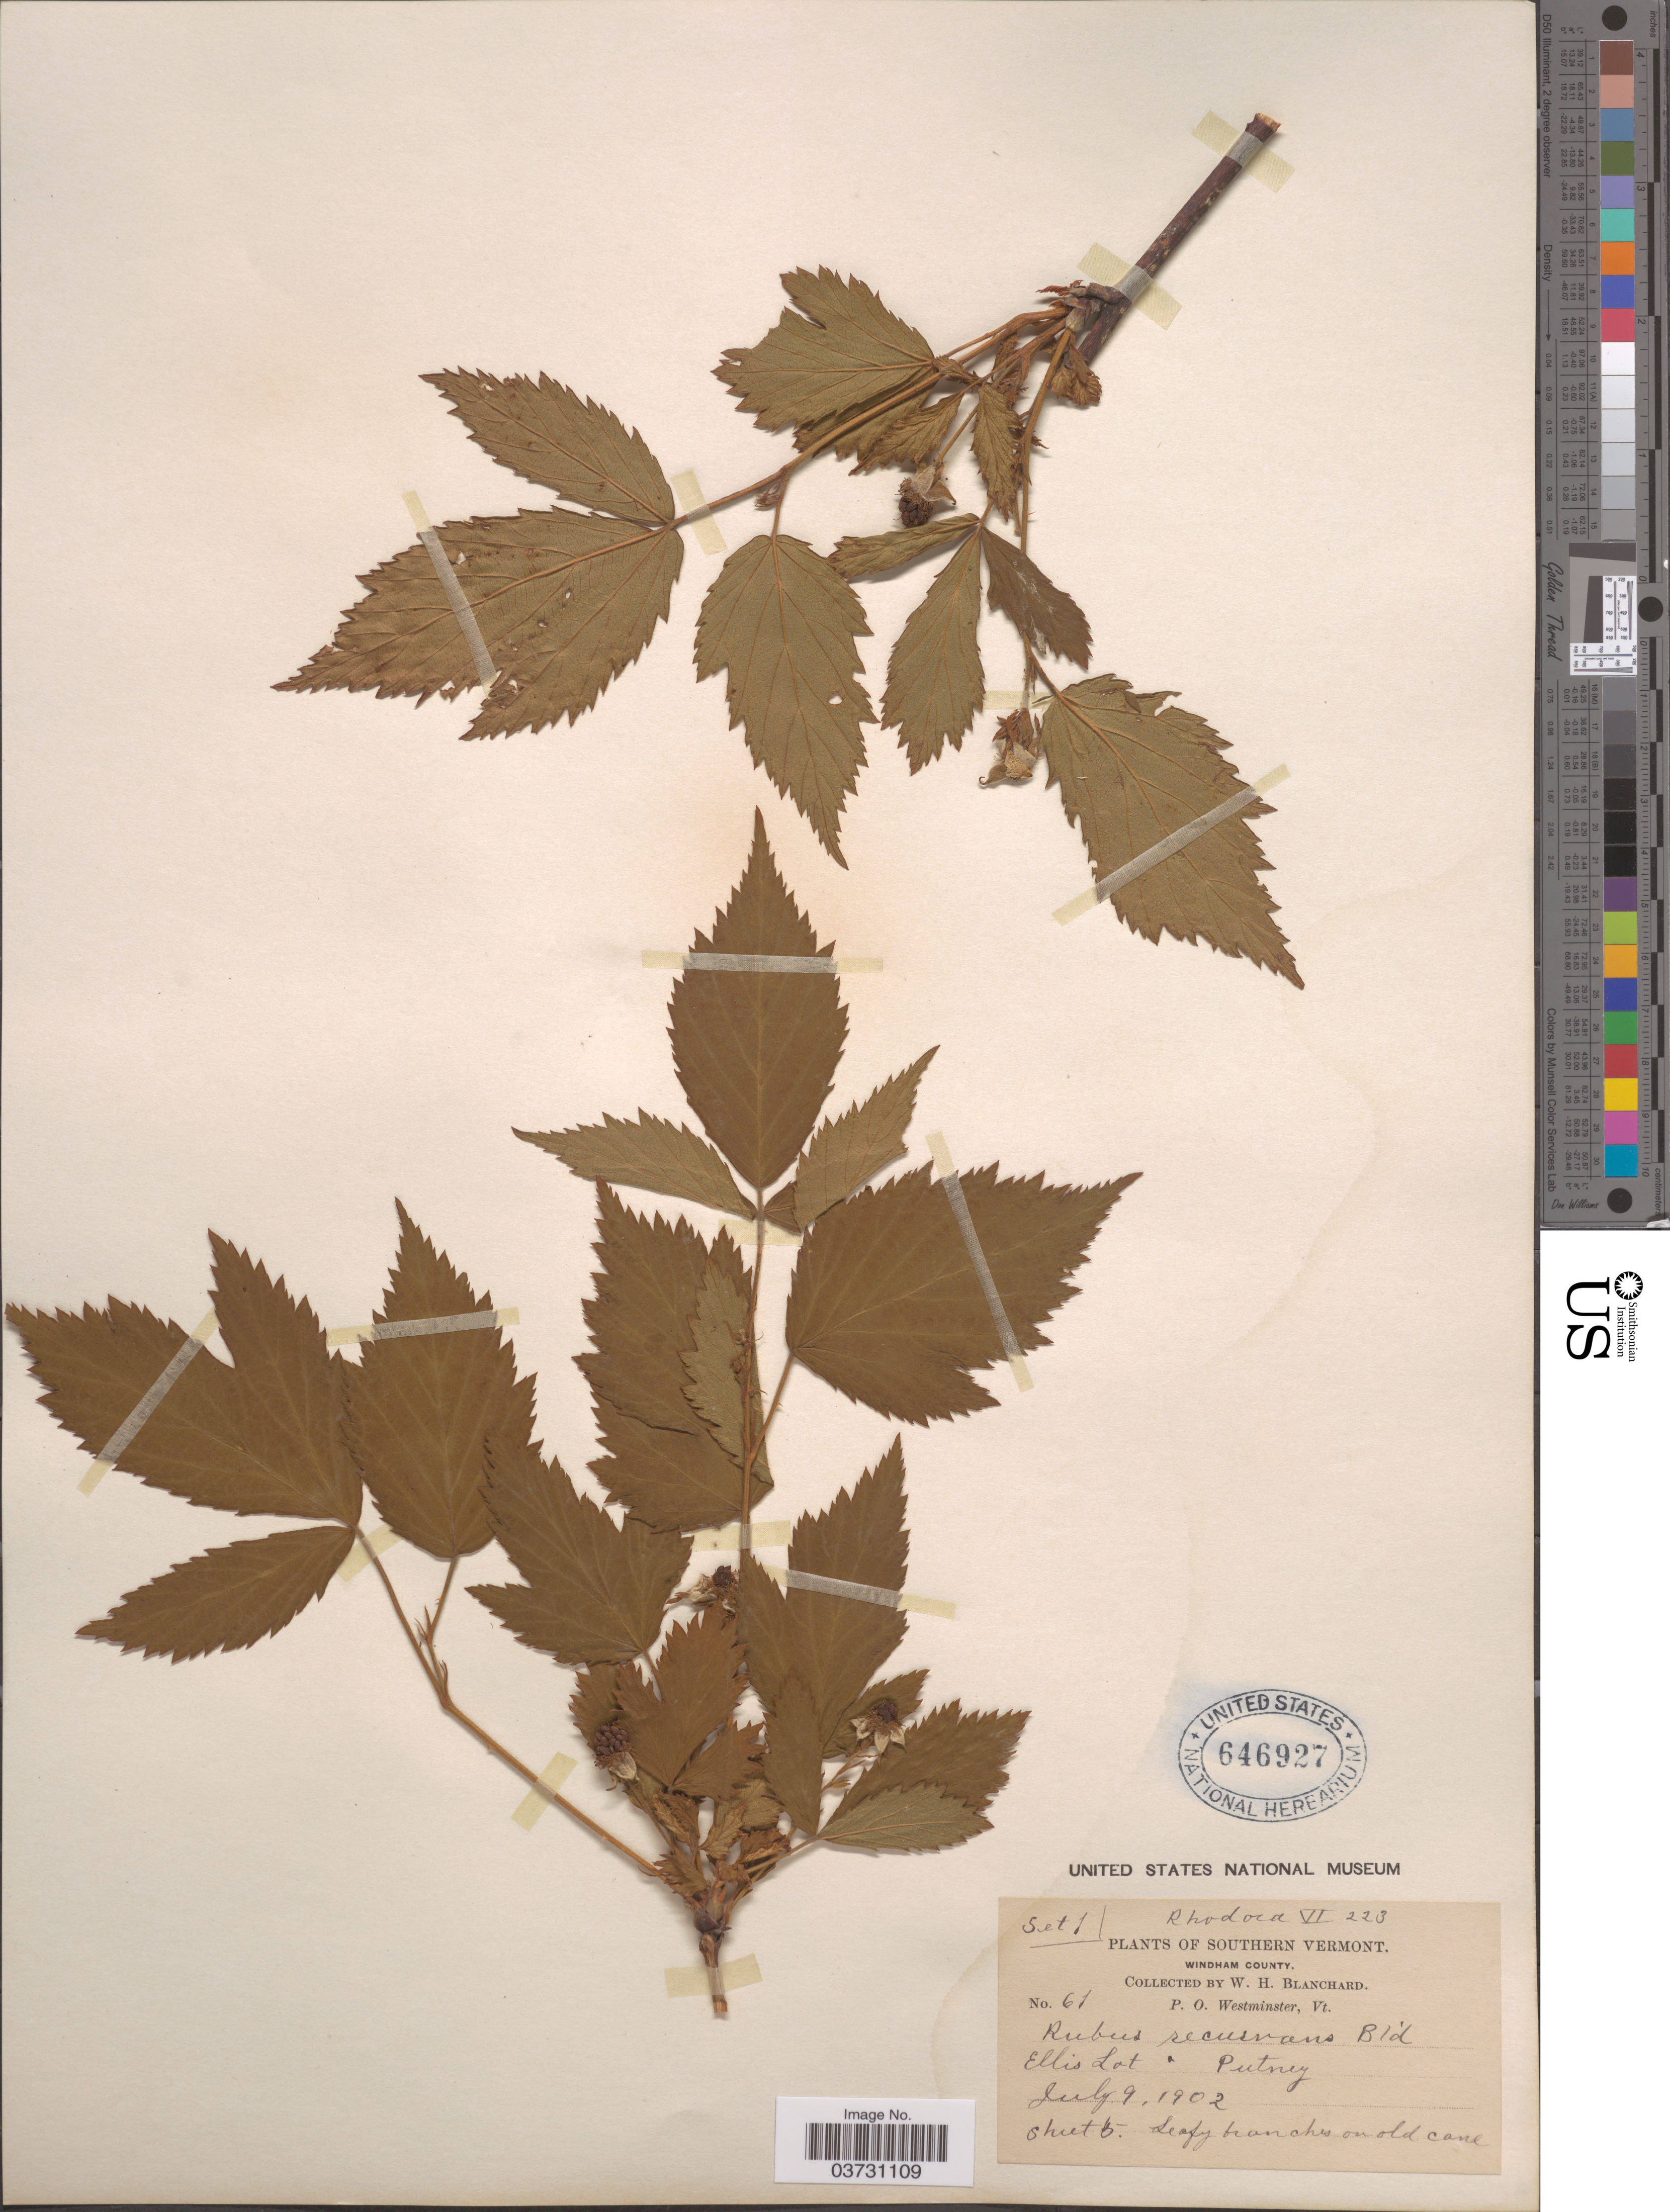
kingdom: Plantae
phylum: Tracheophyta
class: Magnoliopsida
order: Rosales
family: Rosaceae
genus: Rubus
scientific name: Rubus recurvans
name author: Blanch.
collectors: W. H. Blanchard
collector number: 61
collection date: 1902-07-09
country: United States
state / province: Vermont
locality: Southern Vermont. Windham County. Ellis Lot. Putney.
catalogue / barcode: US 646927